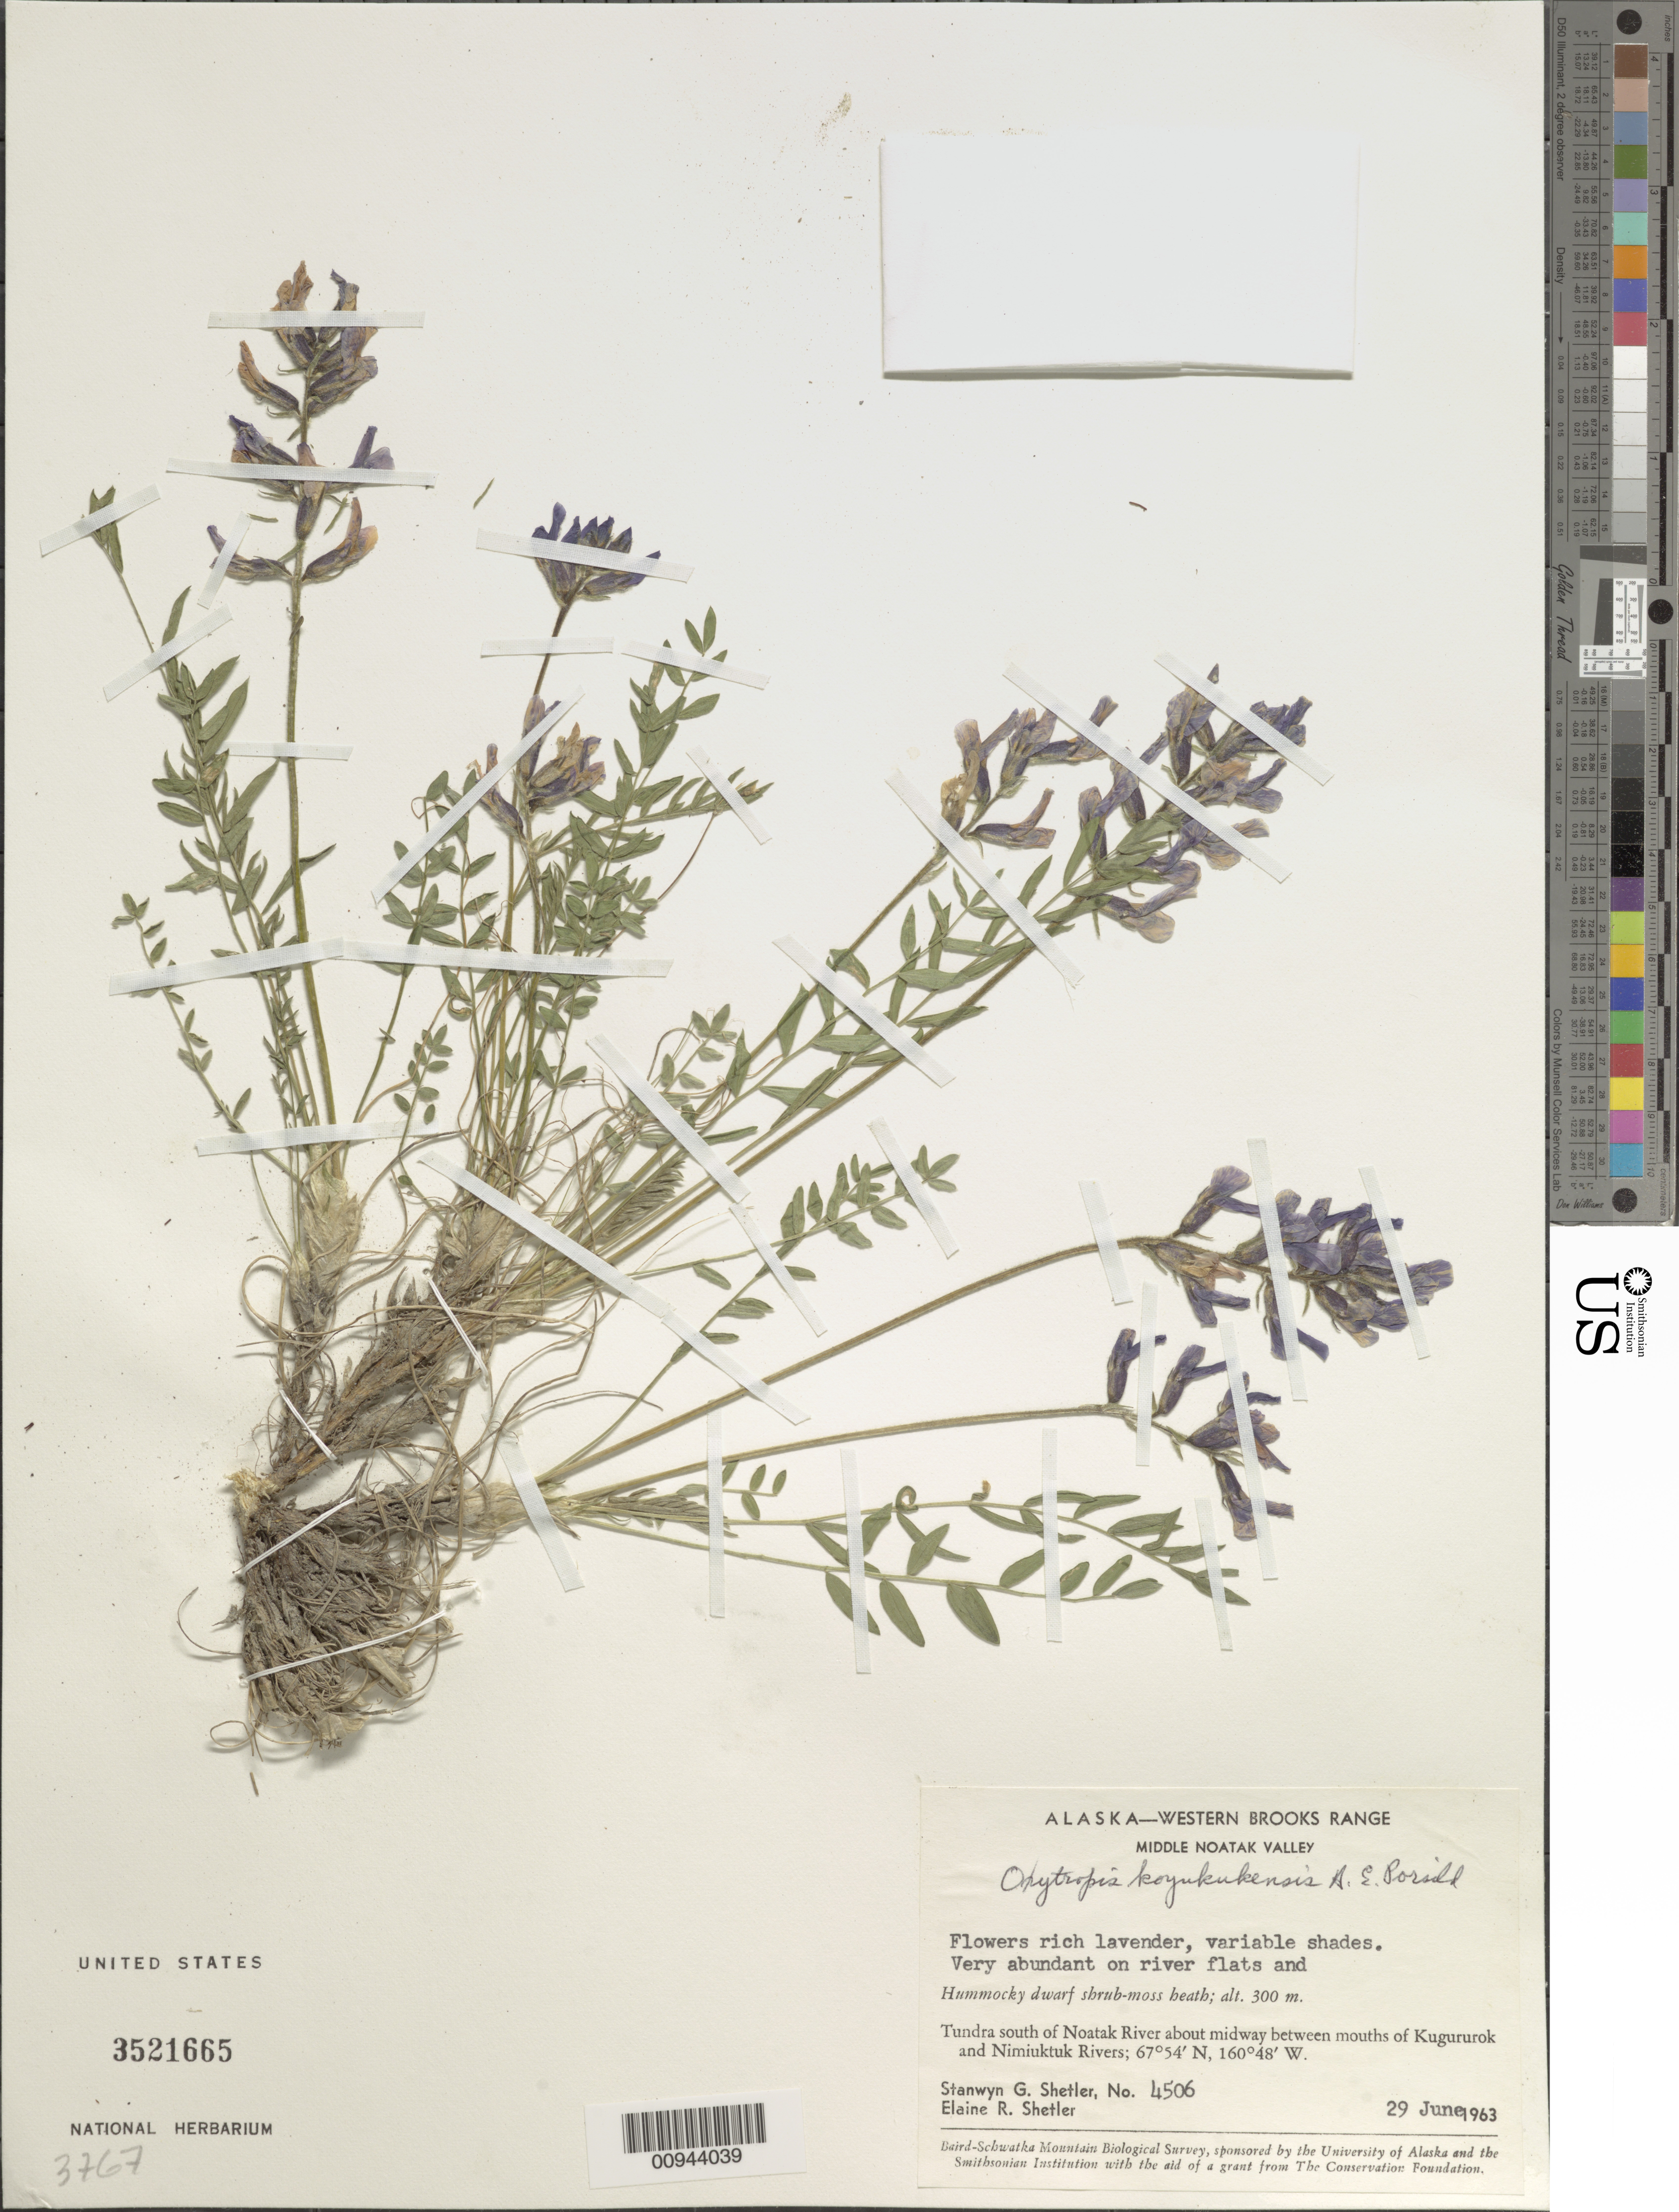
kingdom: Plantae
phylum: Tracheophyta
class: Magnoliopsida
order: Fabales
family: Fabaceae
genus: Oxytropis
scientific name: Oxytropis koyukukensis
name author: A.E. Porsild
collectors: S. Shetler & E. R. Shetler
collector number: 4506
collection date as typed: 29 Jun 1963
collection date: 1963-06-29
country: United States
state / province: Alaska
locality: S of Noatak River about midway between mouths of Kugururok and Nimiuktuk Rivers. Western Brooks Range, Middle Noatak Valley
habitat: Tundra. Hummocky dwarf shrub-moss heath.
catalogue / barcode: US 3521665